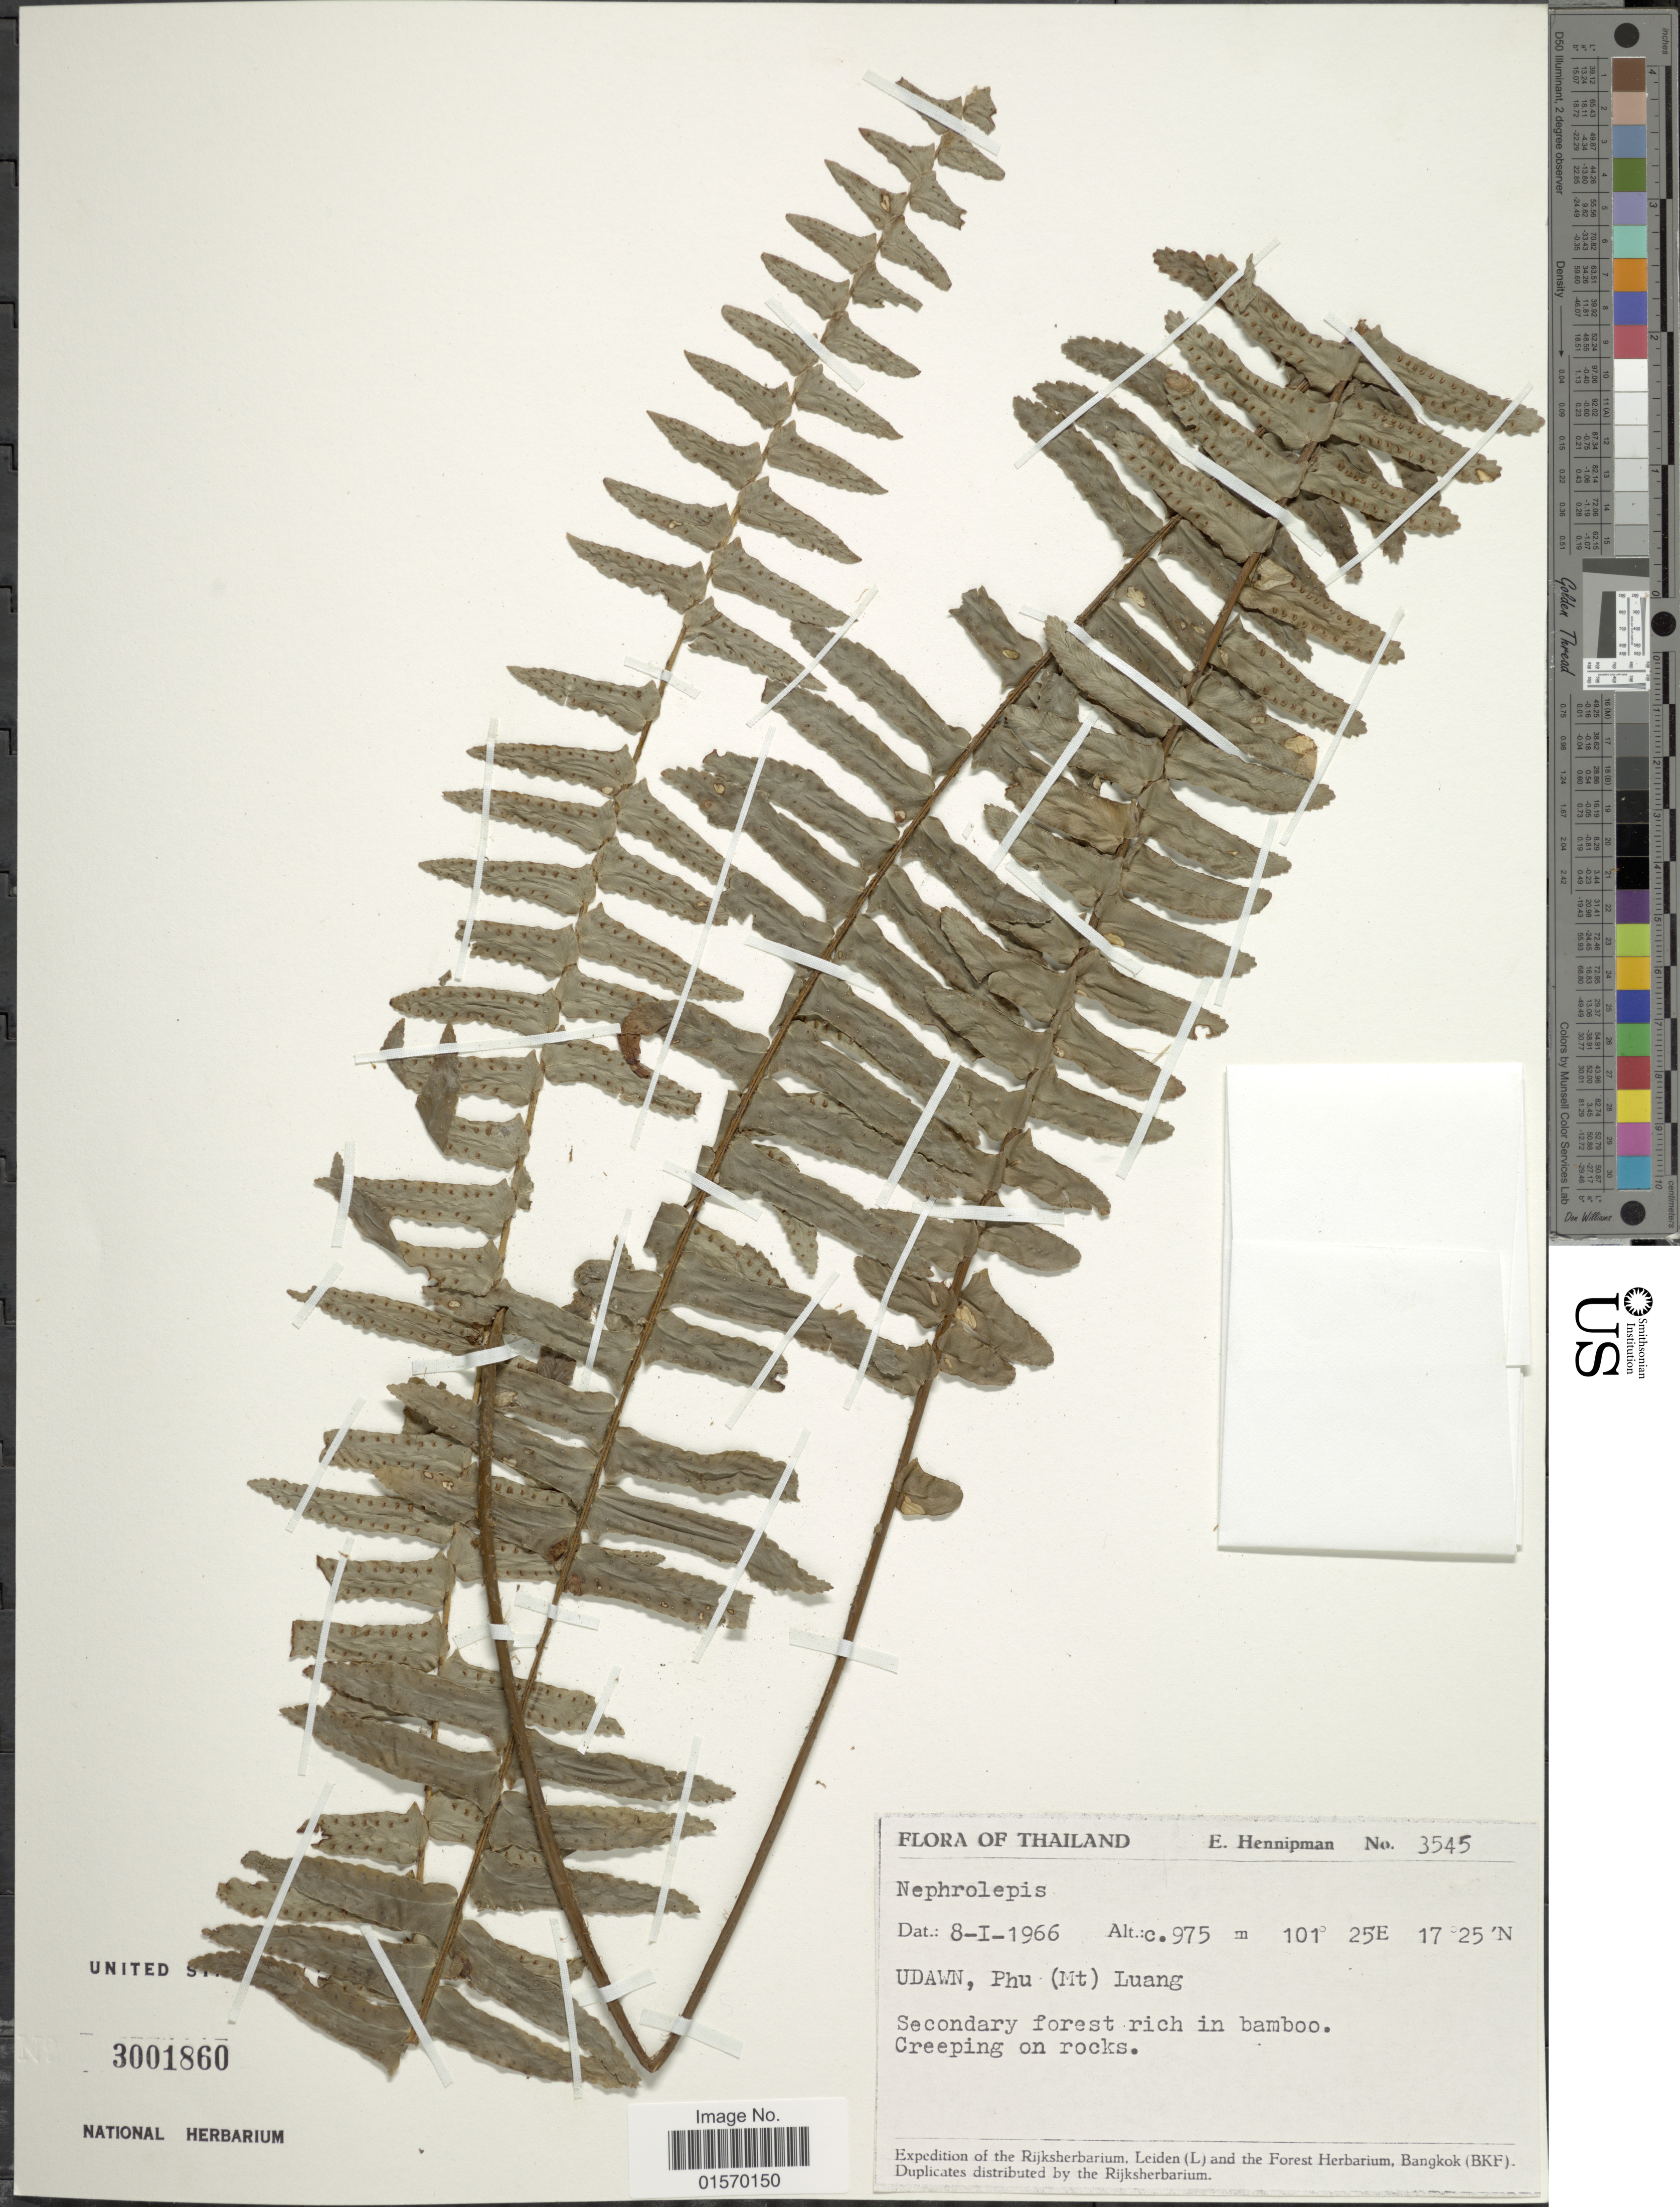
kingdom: Plantae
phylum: Tracheophyta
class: Polypodiopsida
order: Polypodiales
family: Nephrolepidaceae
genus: Nephrolepis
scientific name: Nephrolepis cordifolia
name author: (L.) C. Presl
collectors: E. Hennipman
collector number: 3545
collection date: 1966-01-08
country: Thailand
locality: Udawn, Phu (Mt) Luang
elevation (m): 975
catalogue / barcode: US 3001860